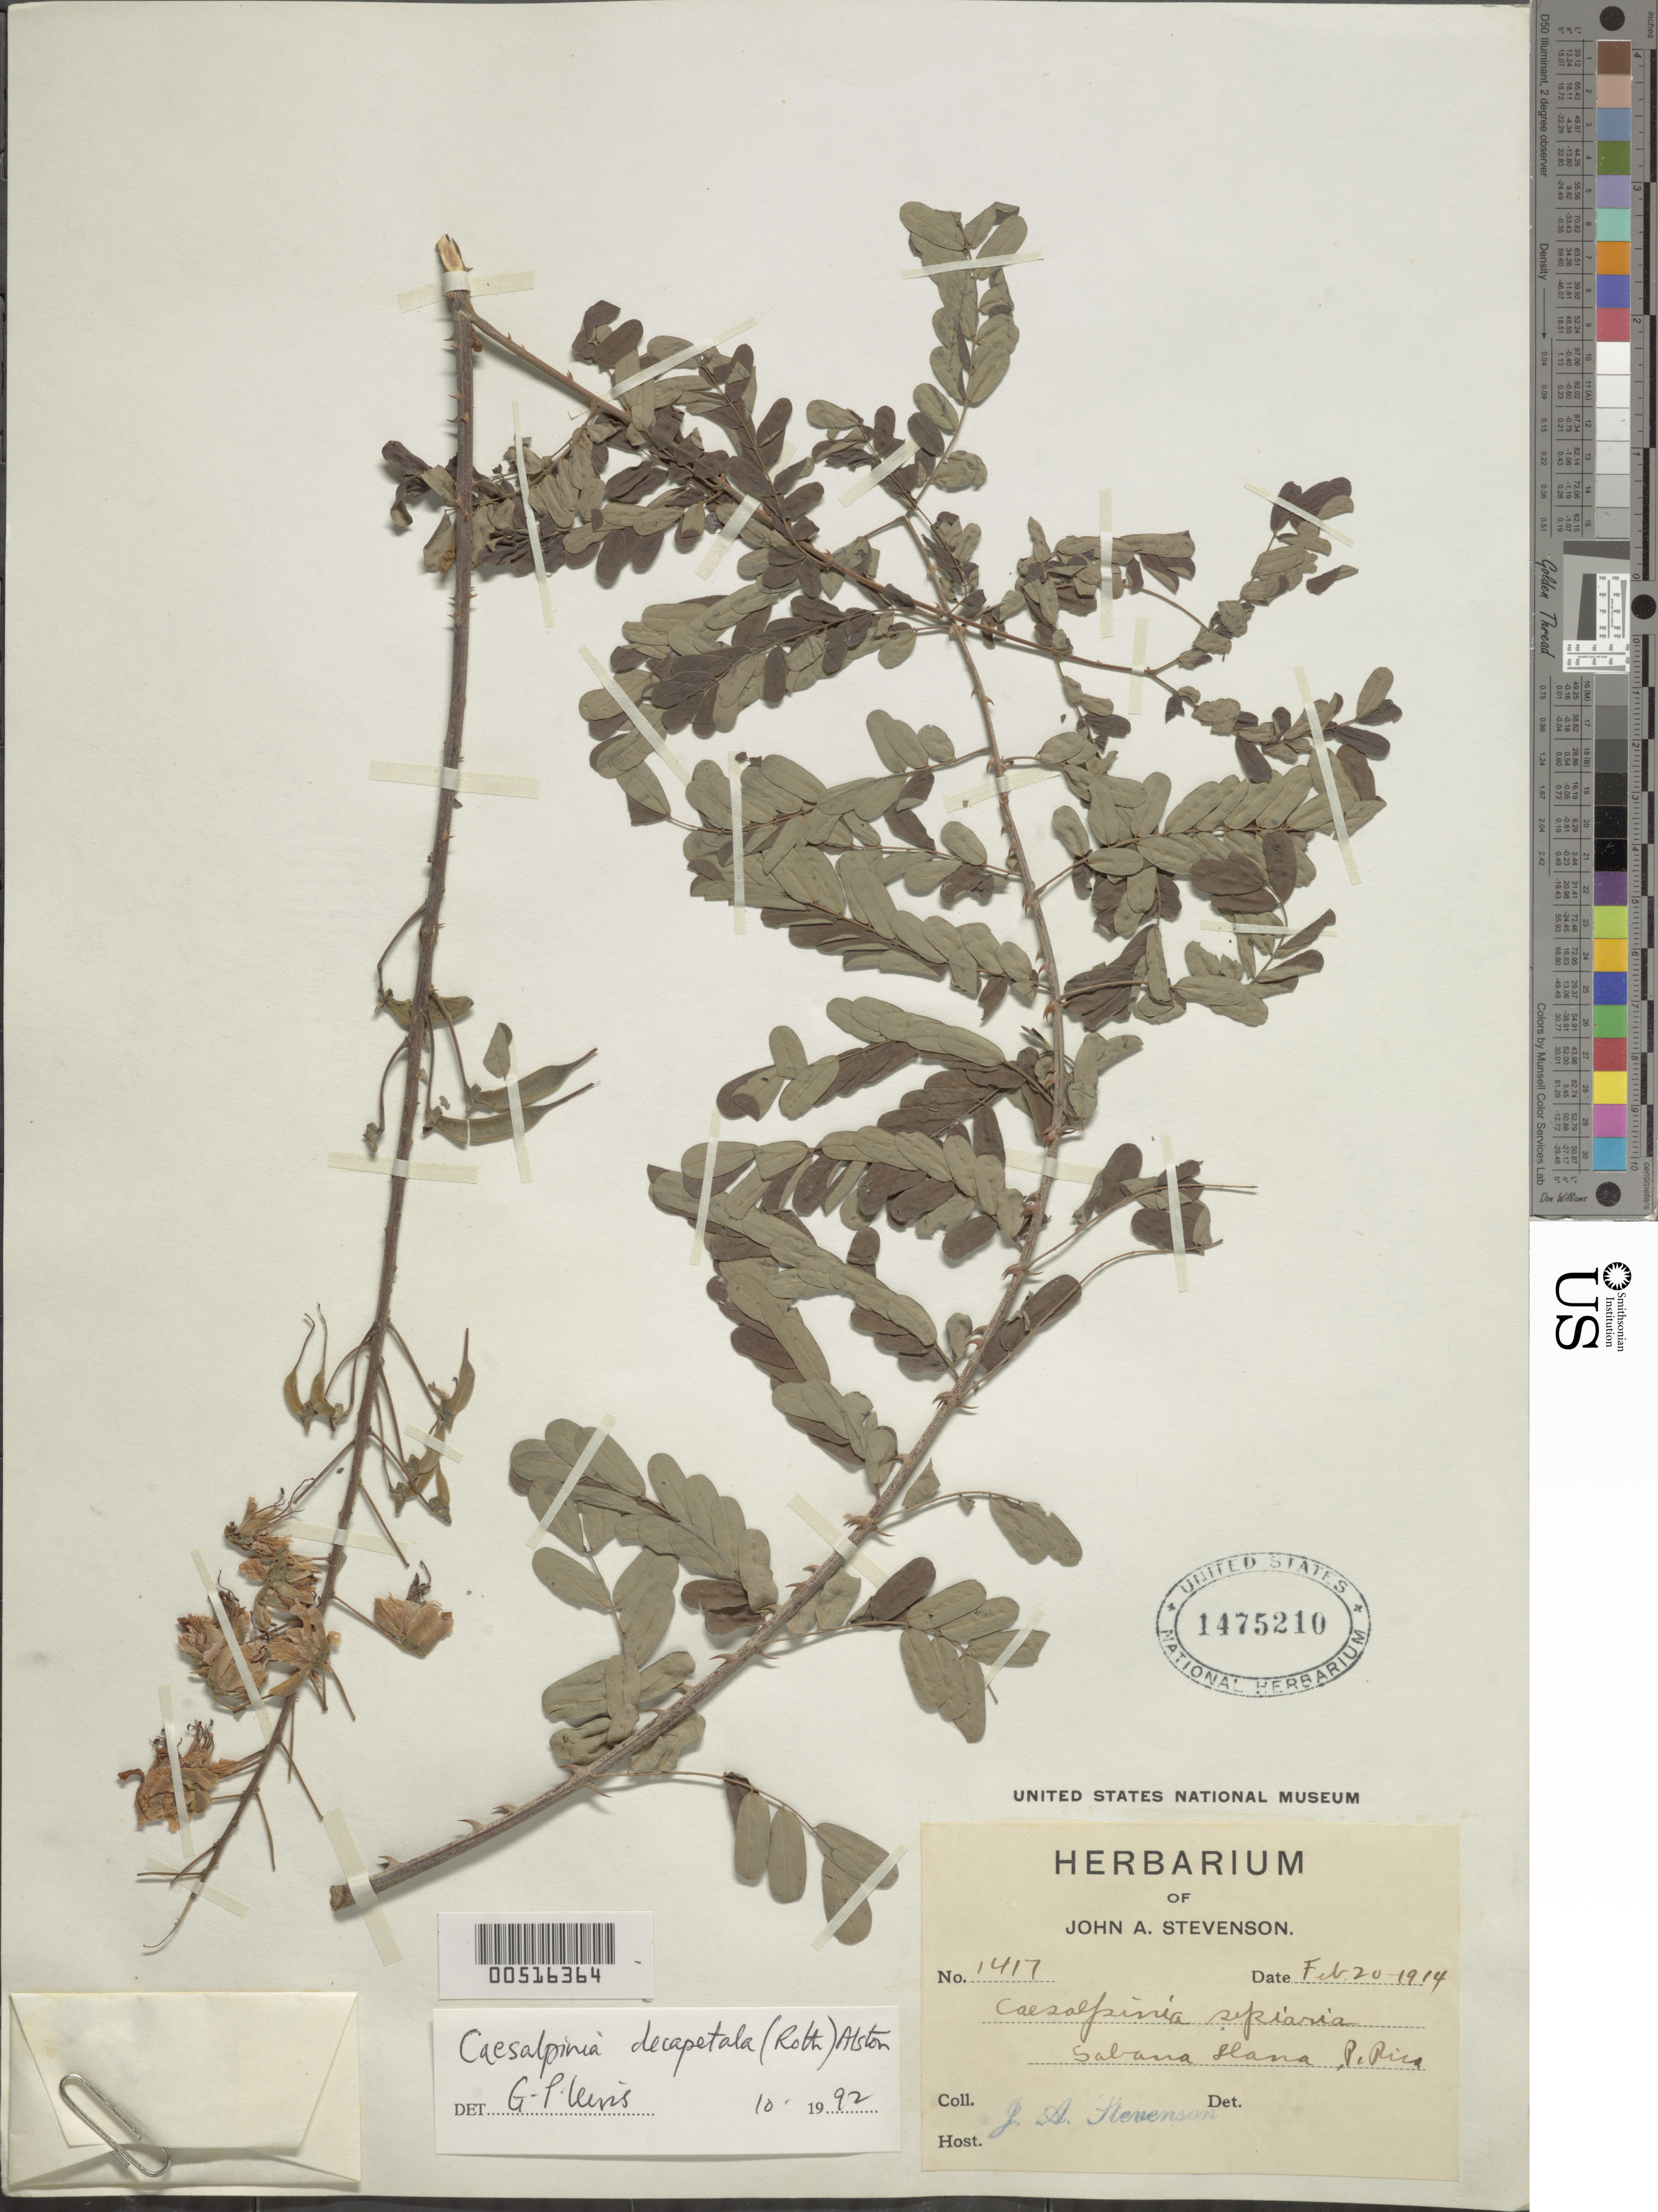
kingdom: Plantae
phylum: Tracheophyta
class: Magnoliopsida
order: Fabales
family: Fabaceae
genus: Biancaea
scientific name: Biancaea decapetala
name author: (Roth) O. Deg.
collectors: J. Stevenson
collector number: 1417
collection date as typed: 20 Feb 1914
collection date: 1914-02-20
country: Puerto Rico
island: Greater Antilles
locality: Sabana llana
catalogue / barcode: US 1475210